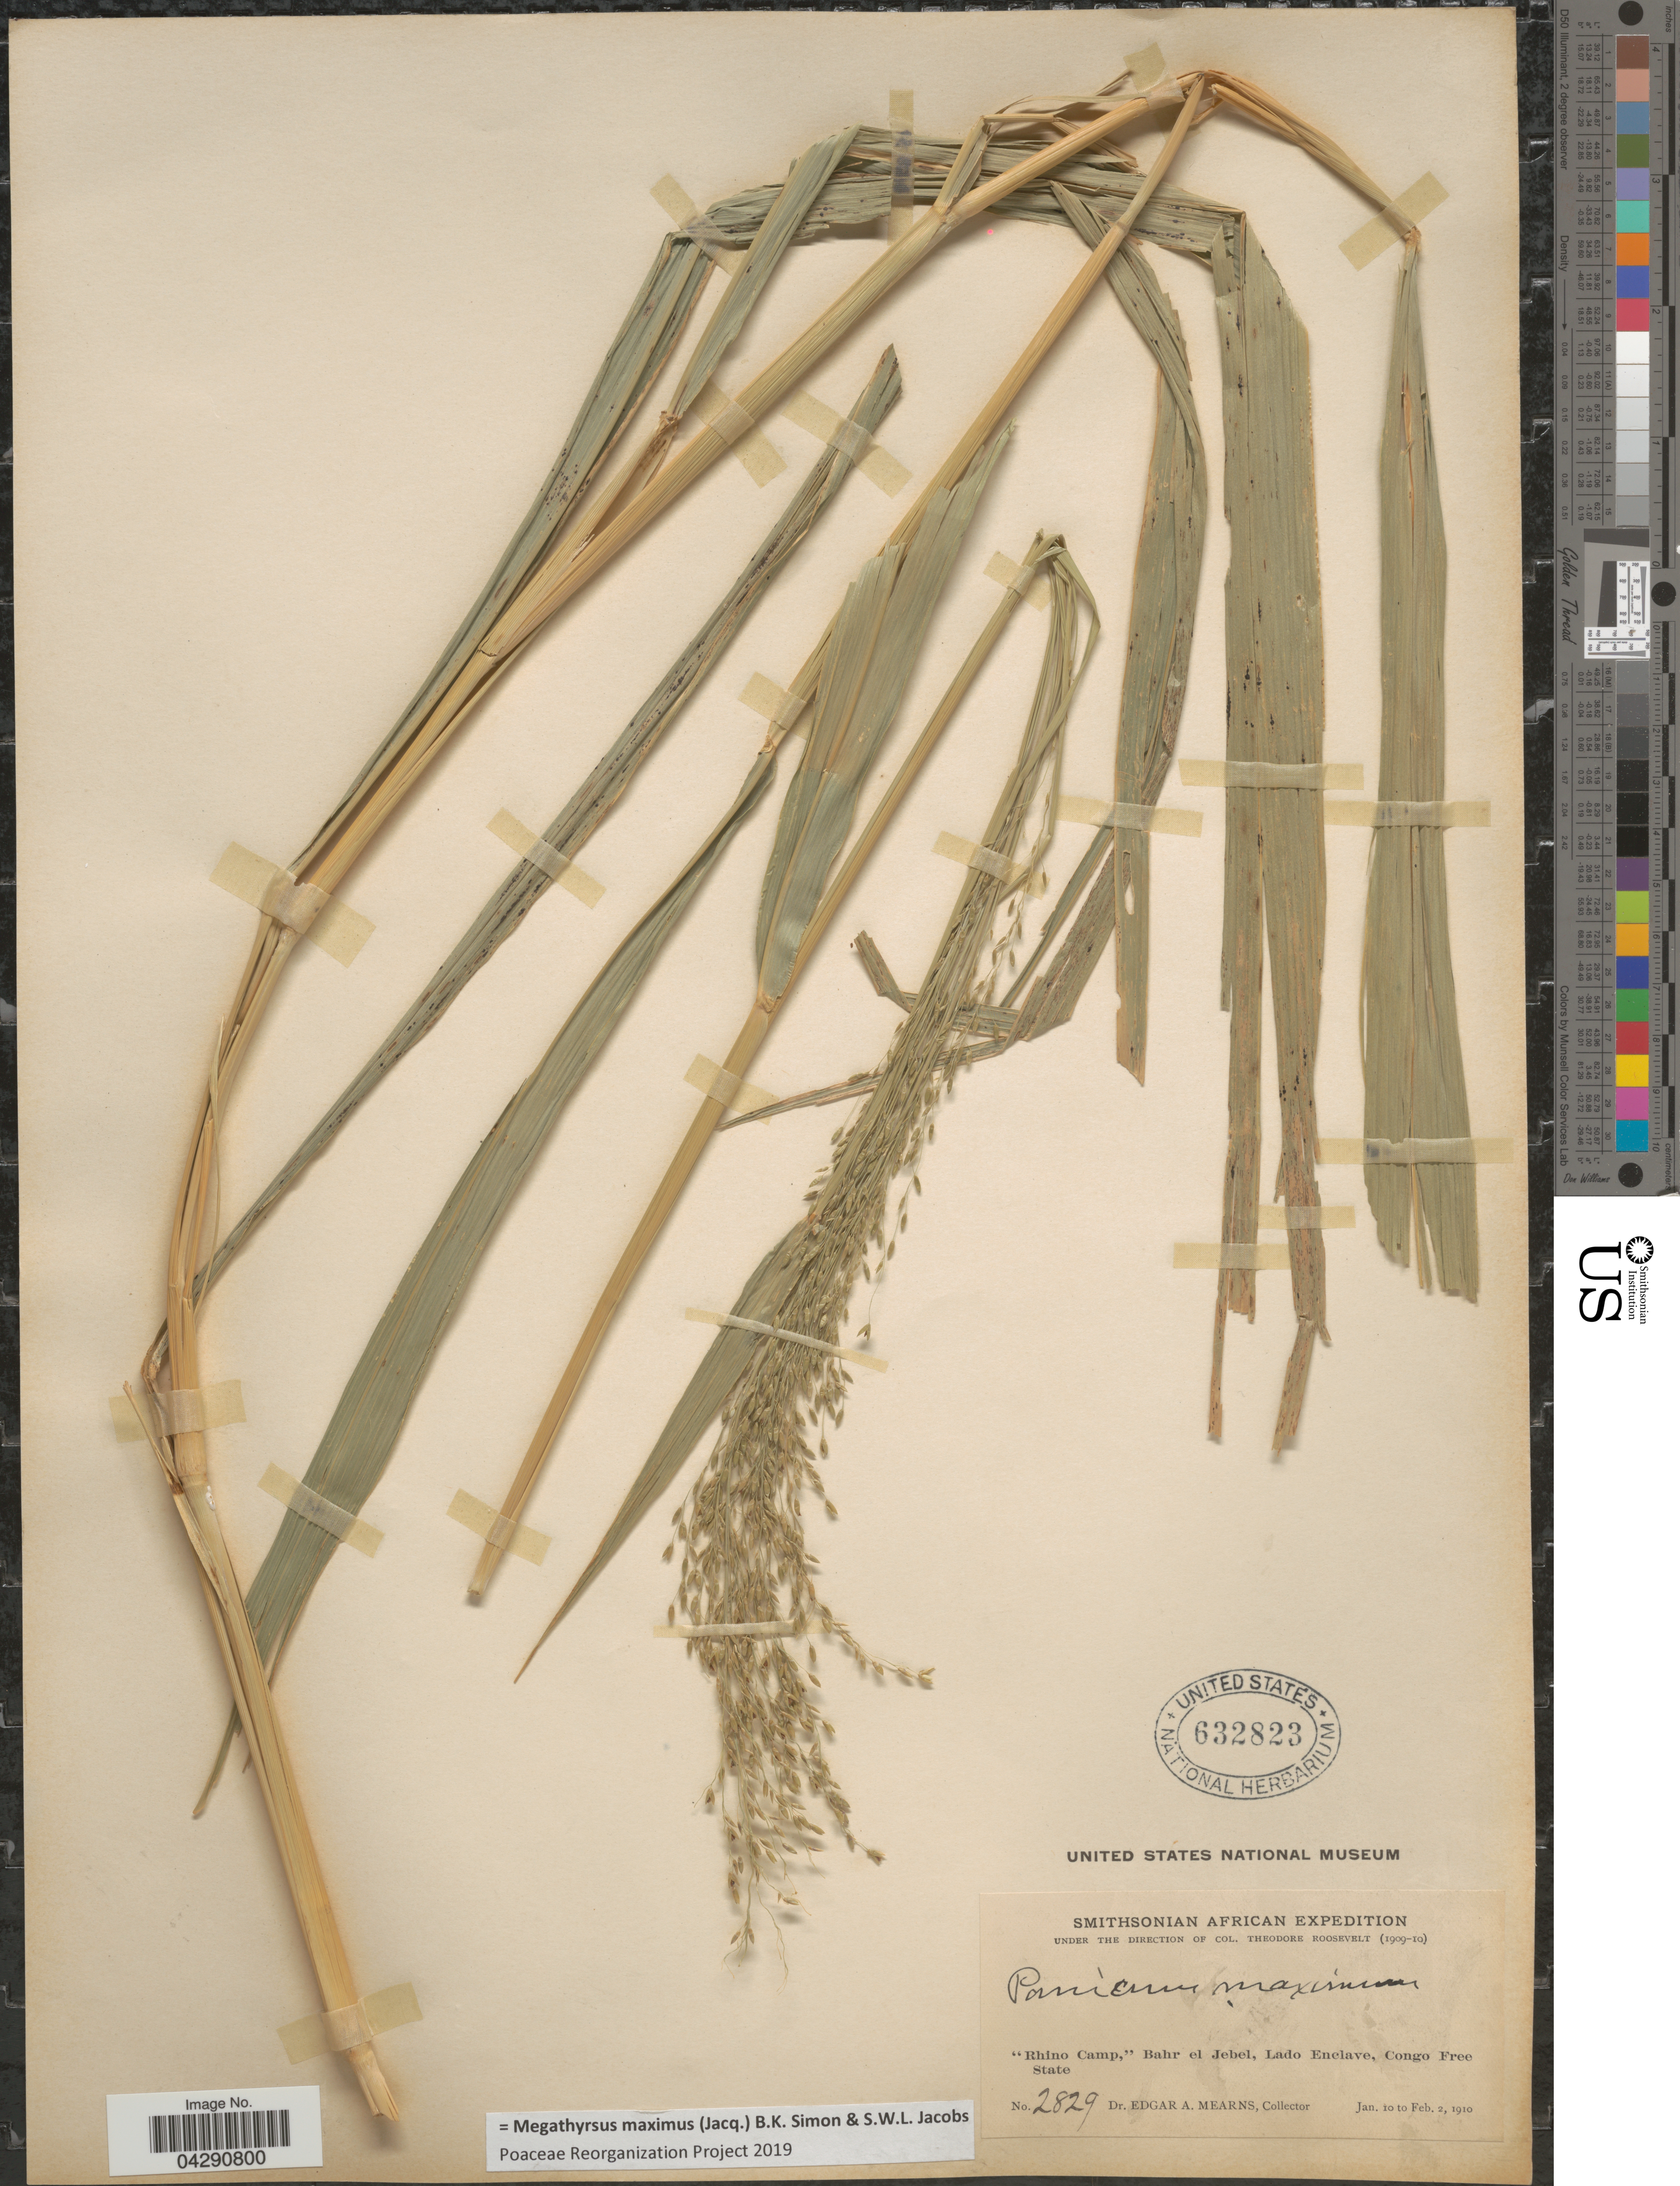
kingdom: Plantae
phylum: Tracheophyta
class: Liliopsida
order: Poales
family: Poaceae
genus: Megathyrsus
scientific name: Megathyrsus maximus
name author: (Jacq.) B.K. Simon & S.W.L. Jacobs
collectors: E. A. Mearns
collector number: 2829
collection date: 1910-01-10/1910-02-02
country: Congo, Democratic Republic of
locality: Smithsonian African Expedition. "Rhino Camp," Bahr el Jebel, Lado Enclave, Congo Free State.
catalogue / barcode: US 632823